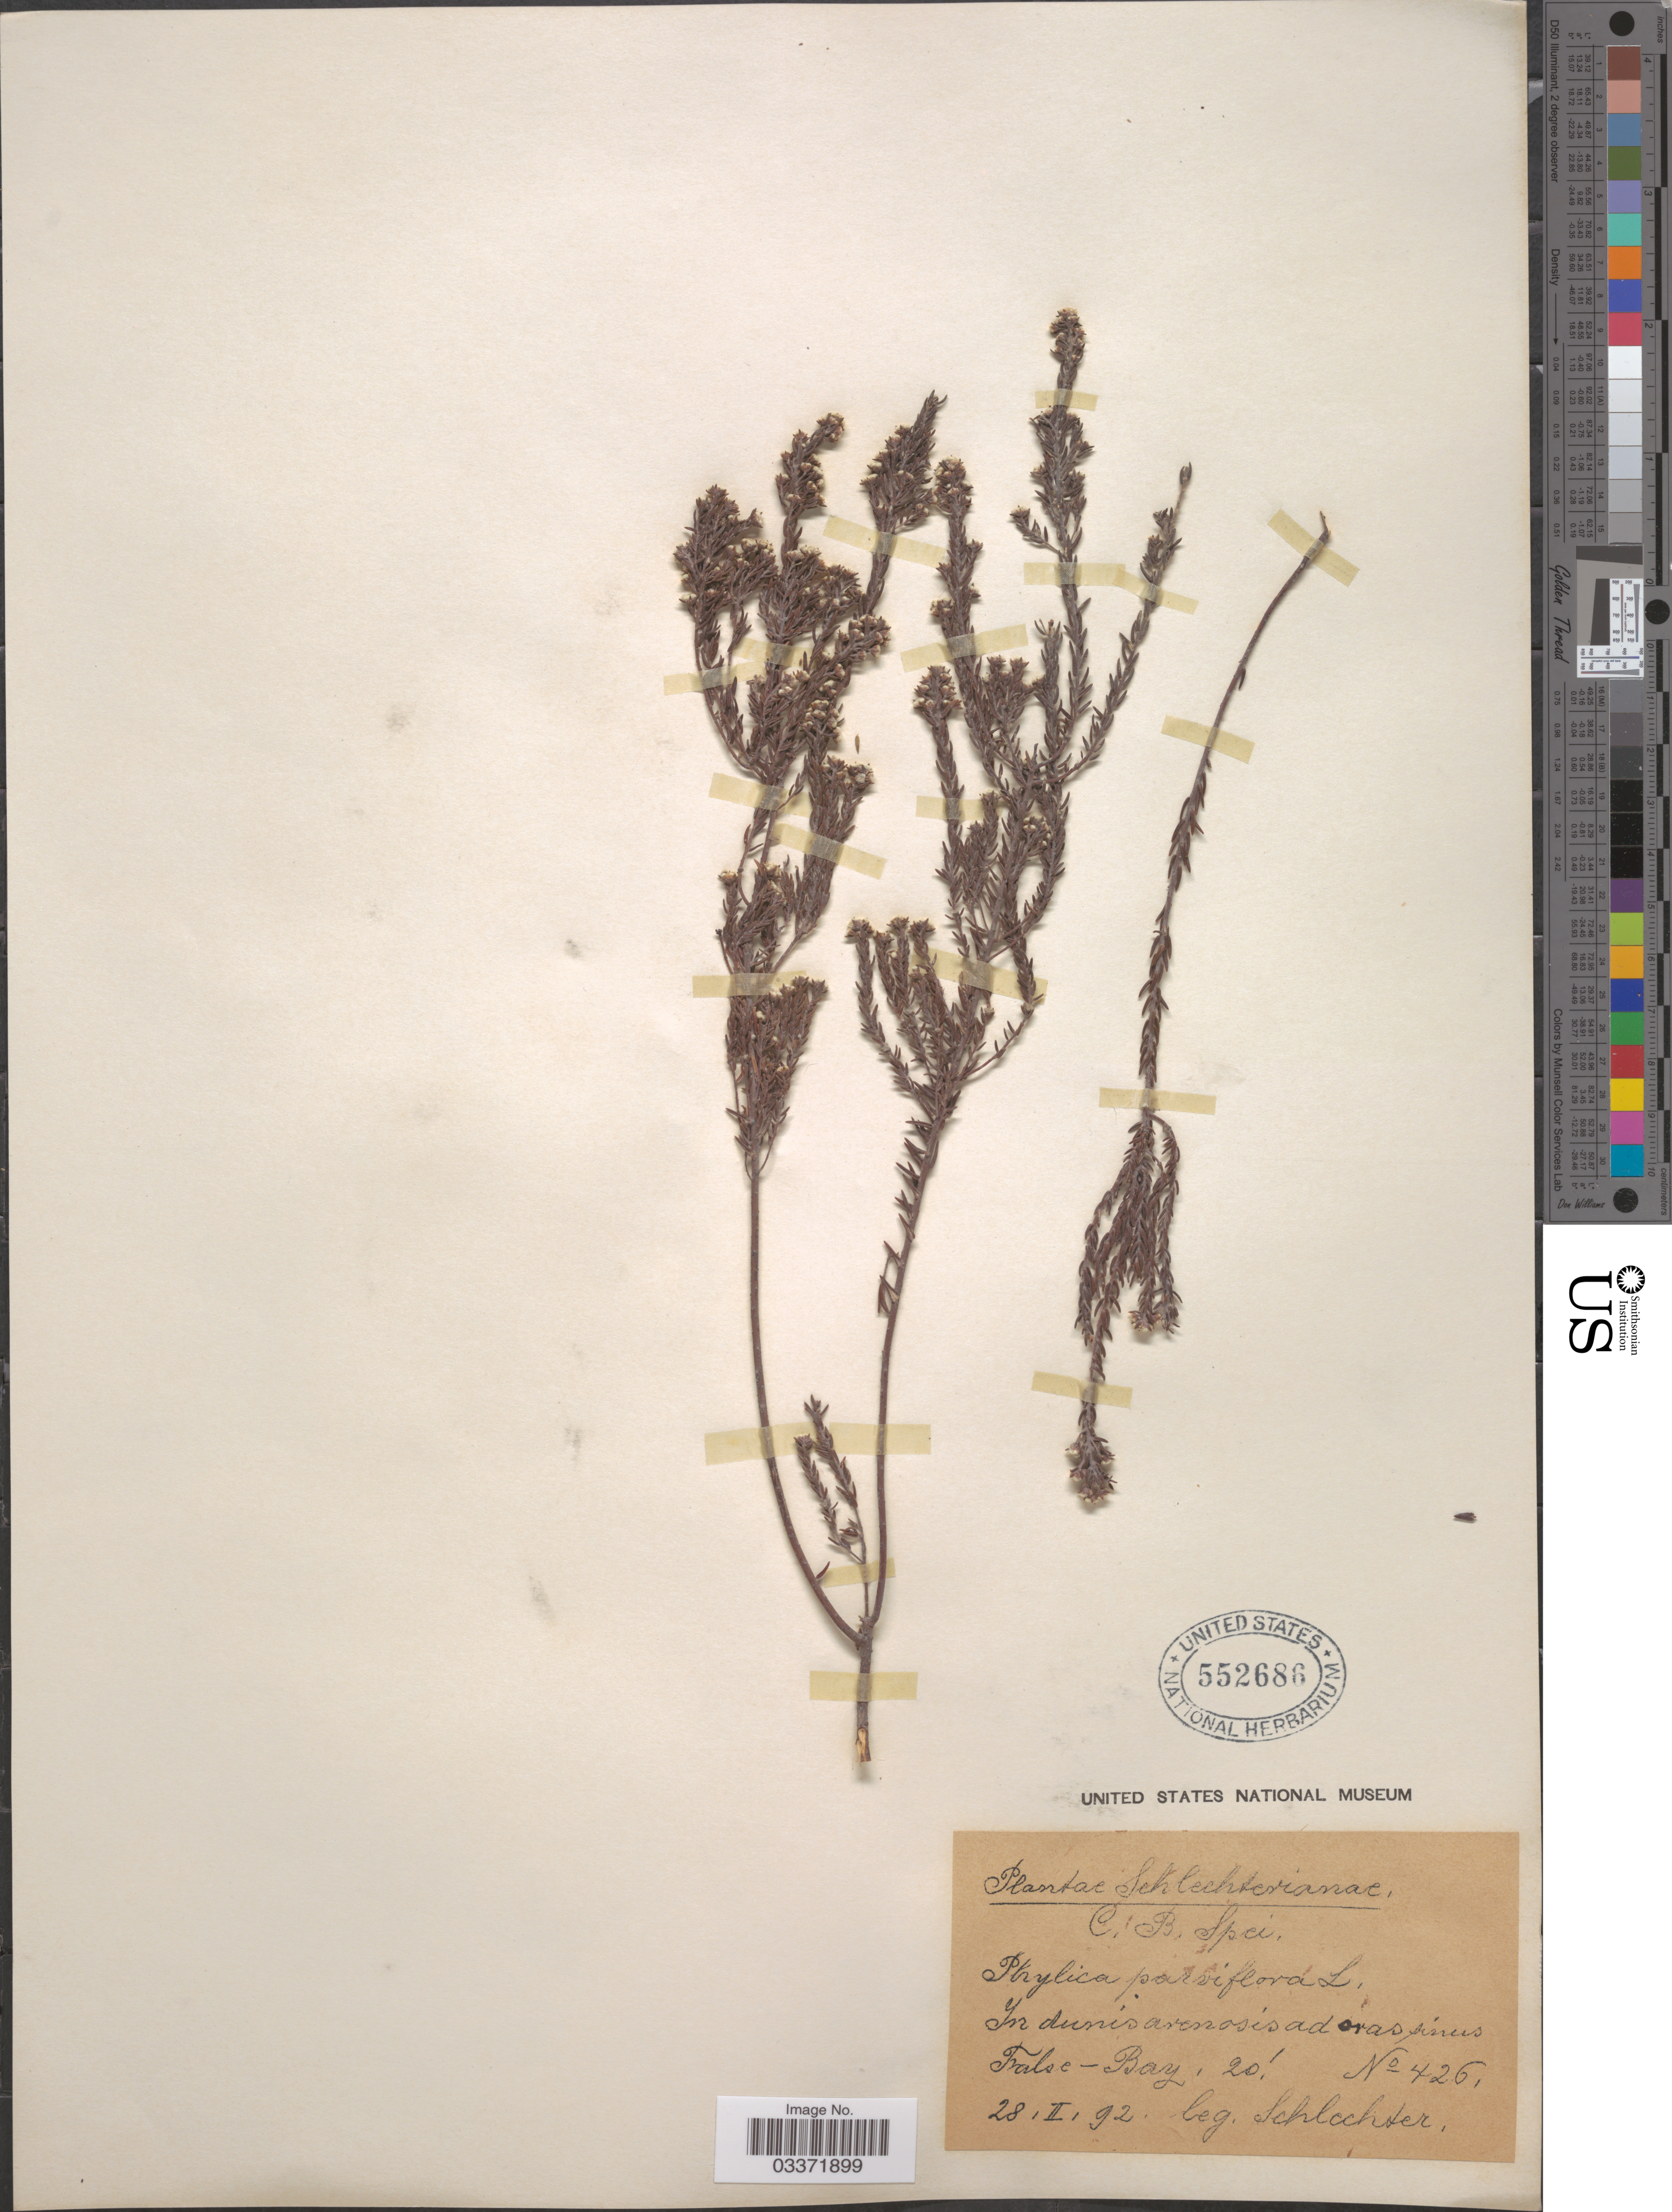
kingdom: Plantae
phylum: Tracheophyta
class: Magnoliopsida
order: Rosales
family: Rhamnaceae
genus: Phylica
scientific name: Phylica parviflora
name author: P.J. Bergius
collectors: Schlechter, --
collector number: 426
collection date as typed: Transcribed d/m/y: 28/2/92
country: South Africa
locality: C. B. Spei. In dunis arenosis ad oras pinus False - Bay.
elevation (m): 6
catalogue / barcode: US 552686